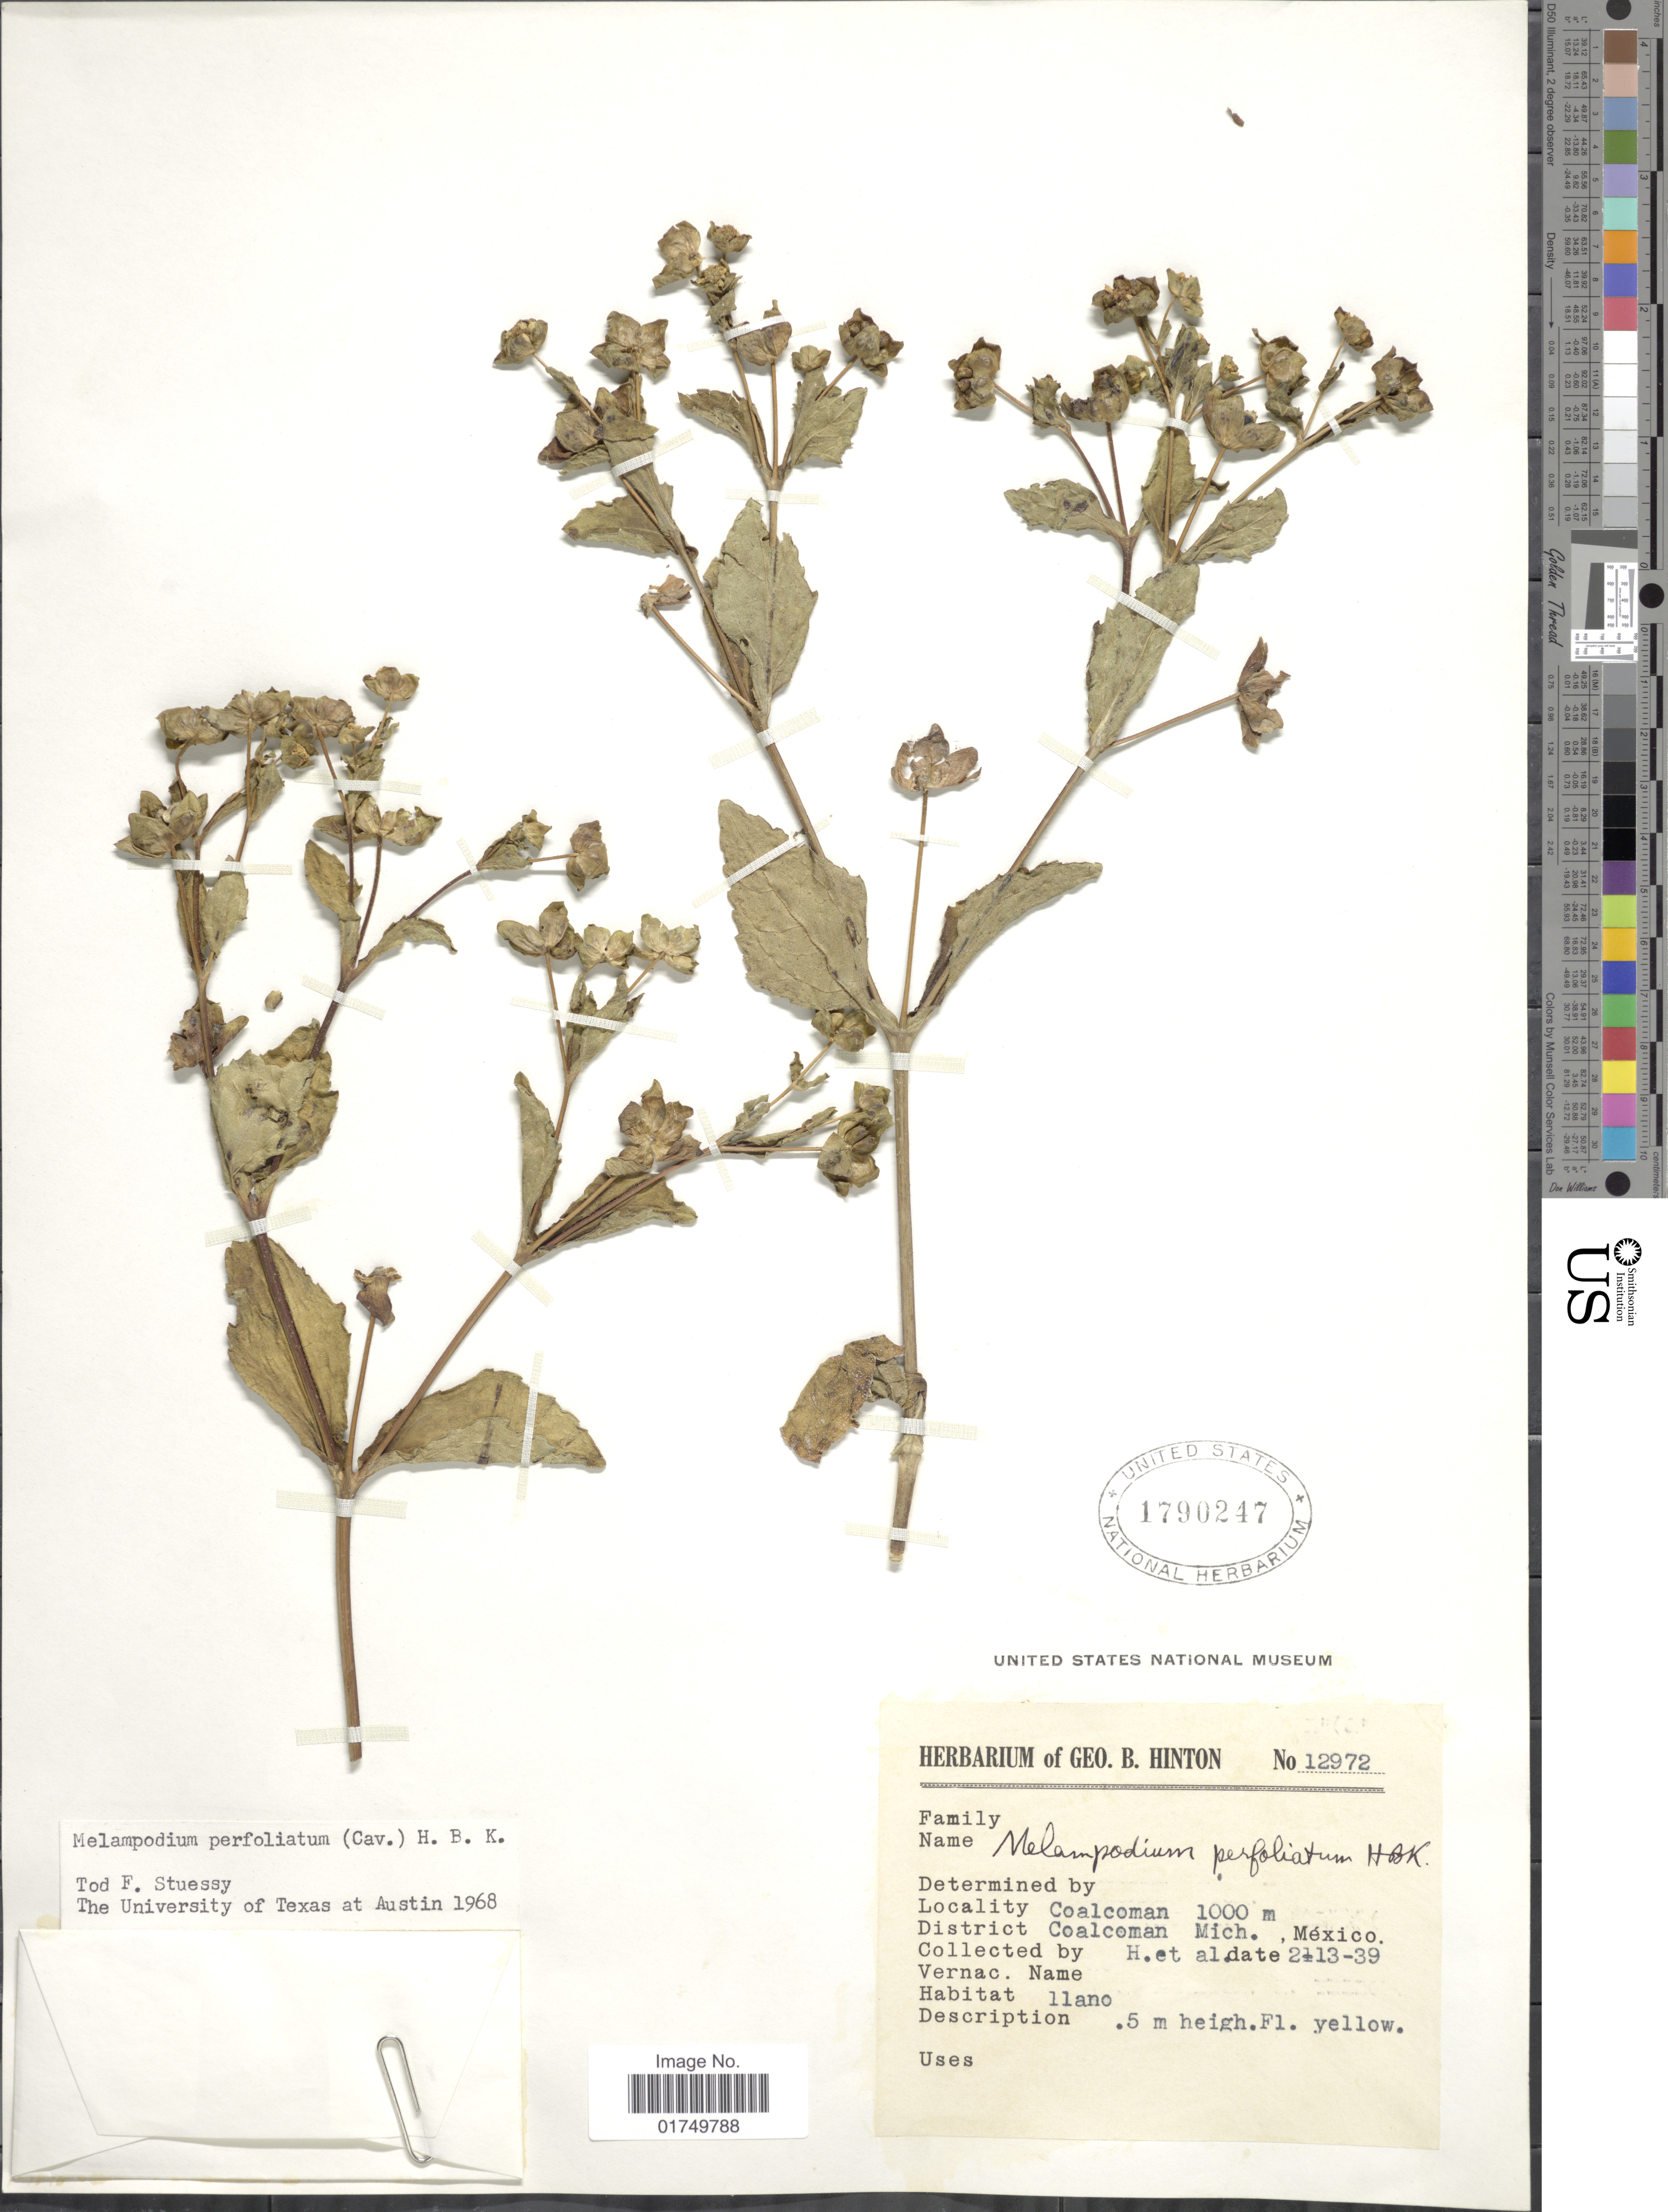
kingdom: Plantae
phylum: Tracheophyta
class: Magnoliopsida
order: Asterales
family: Asteraceae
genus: Melampodium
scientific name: Melampodium perfoliatum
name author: (Cav.) Kunth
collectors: G. B. Hinton & et al.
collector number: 12972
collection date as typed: Transcribed d/m/y: 13/2/39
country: Mexico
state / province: Michoacán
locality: Coalcoman. District Coalcoman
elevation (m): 1000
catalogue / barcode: US 1790247